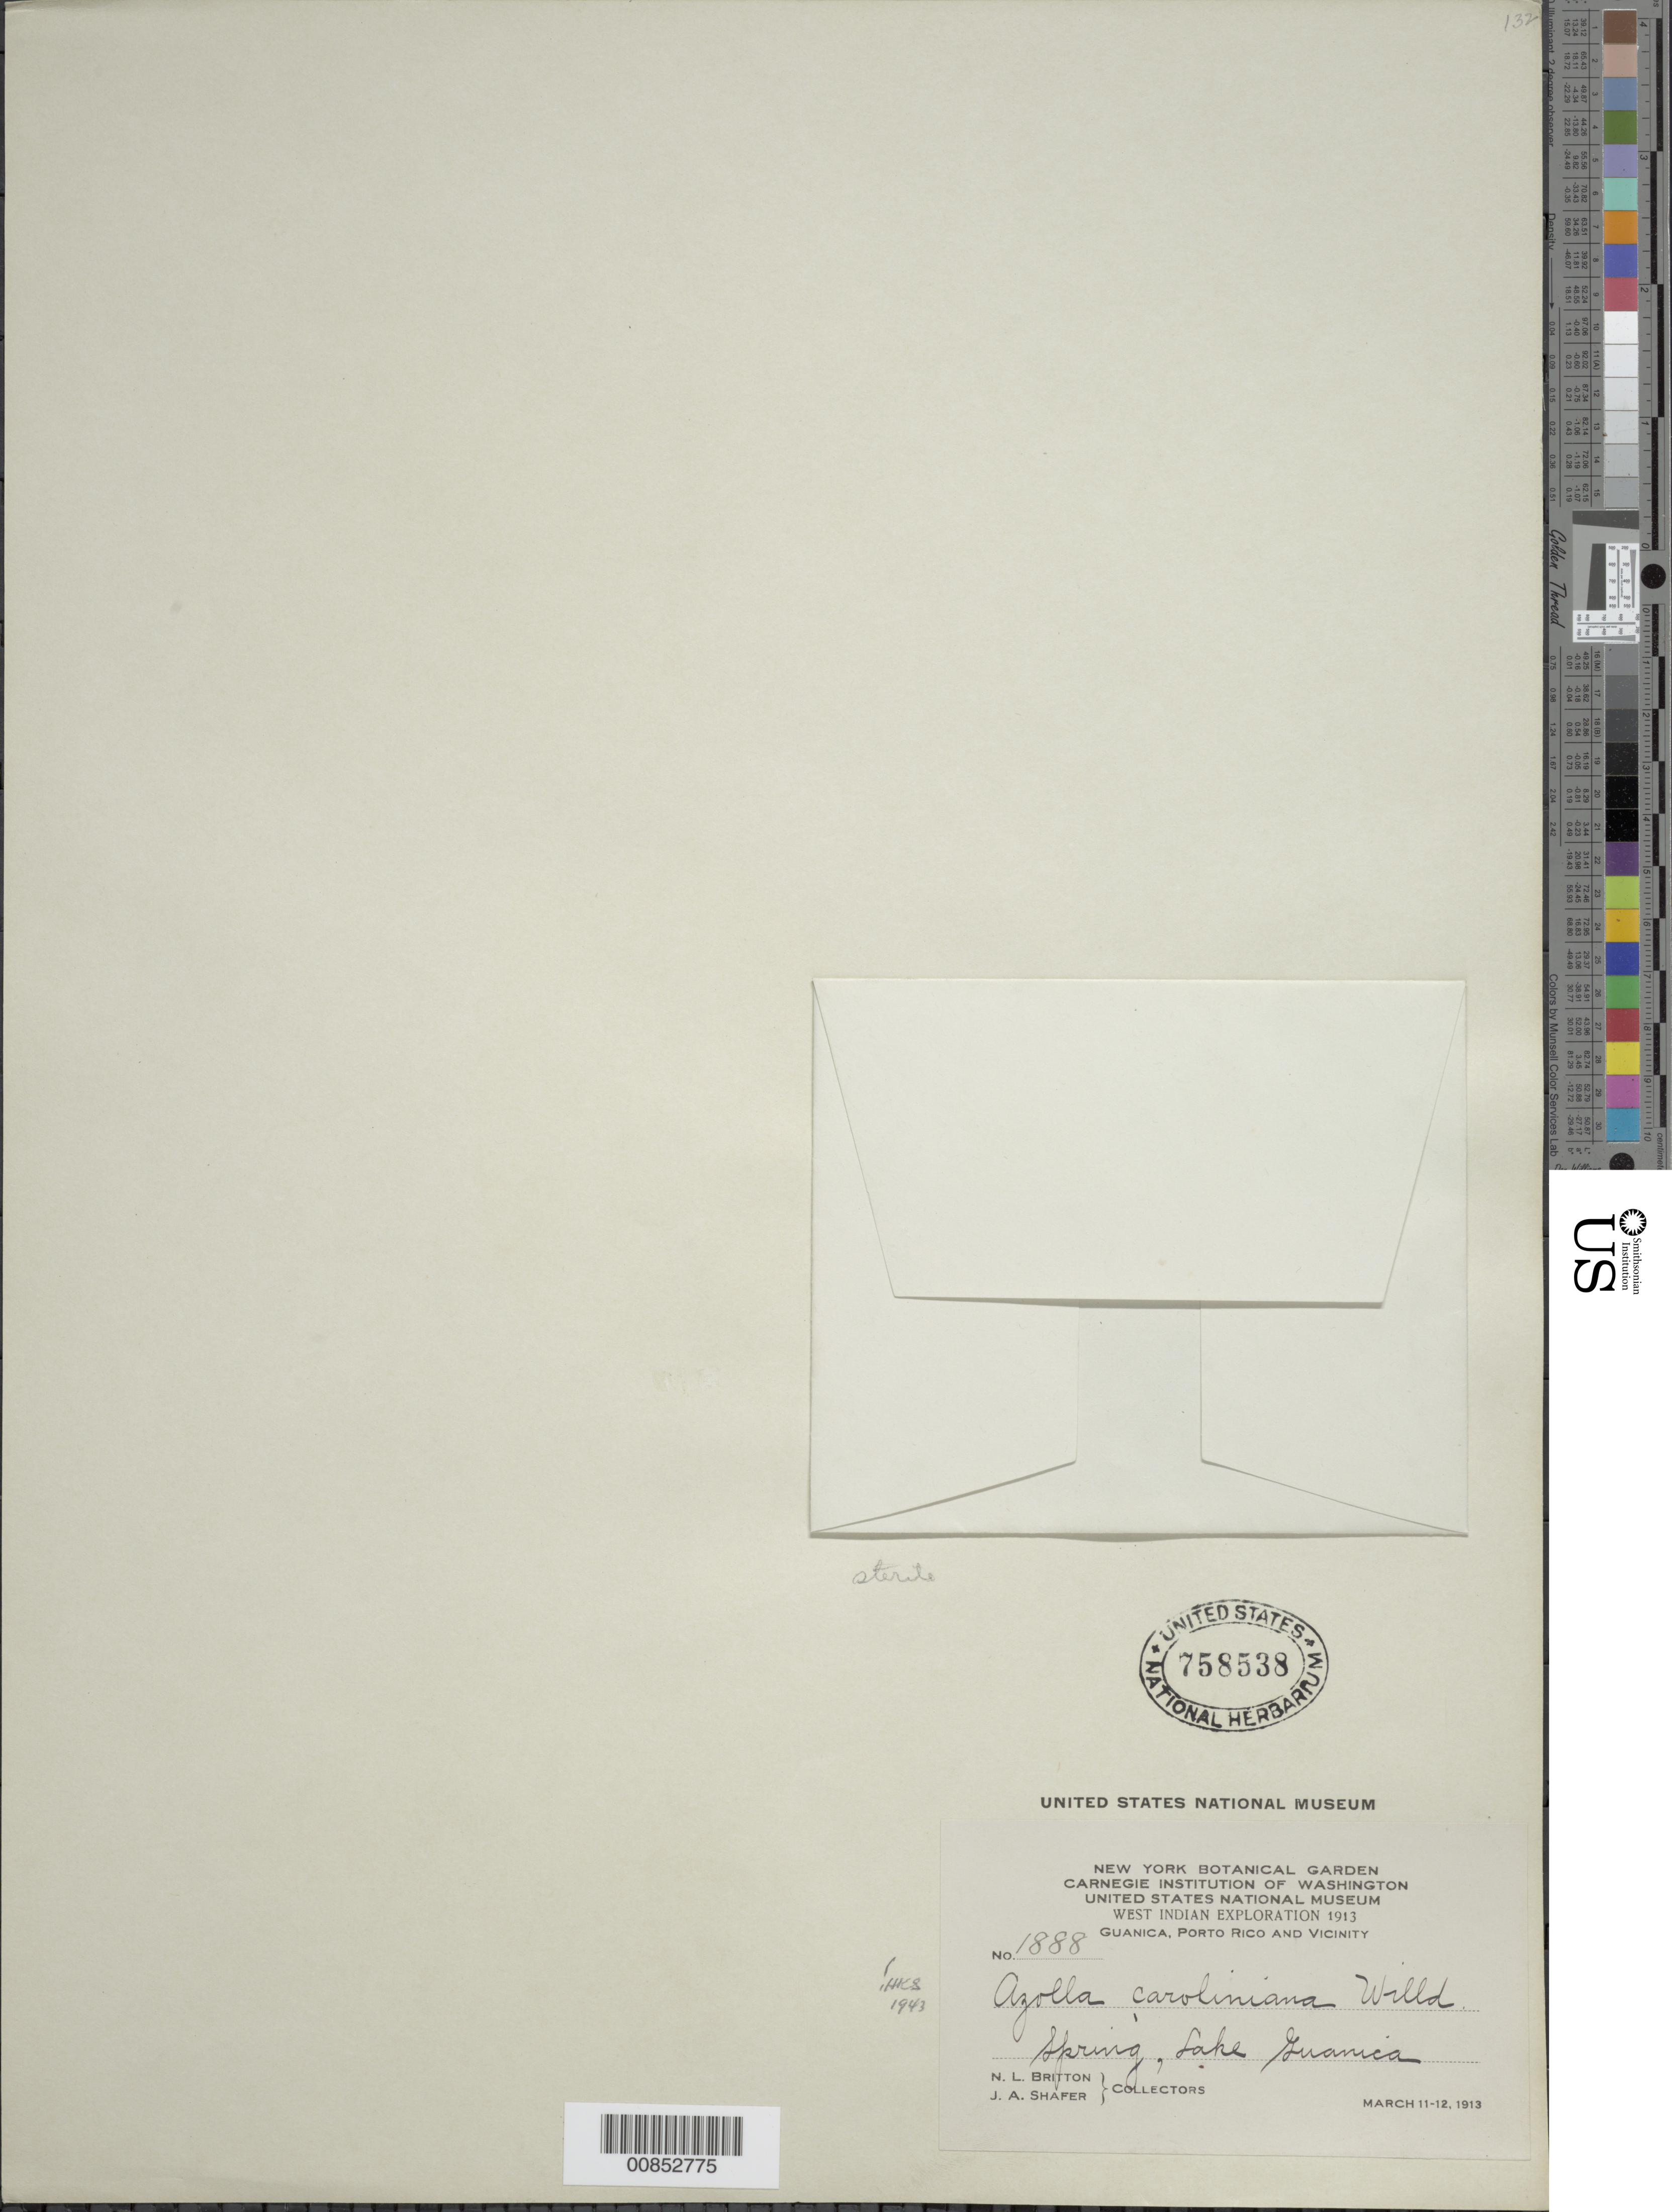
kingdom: Plantae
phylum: Tracheophyta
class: Polypodiopsida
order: Salviniales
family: Salviniaceae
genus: Azolla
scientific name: Azolla caroliniana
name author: Willd.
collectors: N. Britton & J. A. Shafer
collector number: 1888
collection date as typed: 11 Mar 1913 to 12 Mar 1913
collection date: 1913-03-11/1913-03-12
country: Puerto Rico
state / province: Guánica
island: Puerto Rico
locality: Guanica, Lake Guanica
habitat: Spring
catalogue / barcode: US 758538